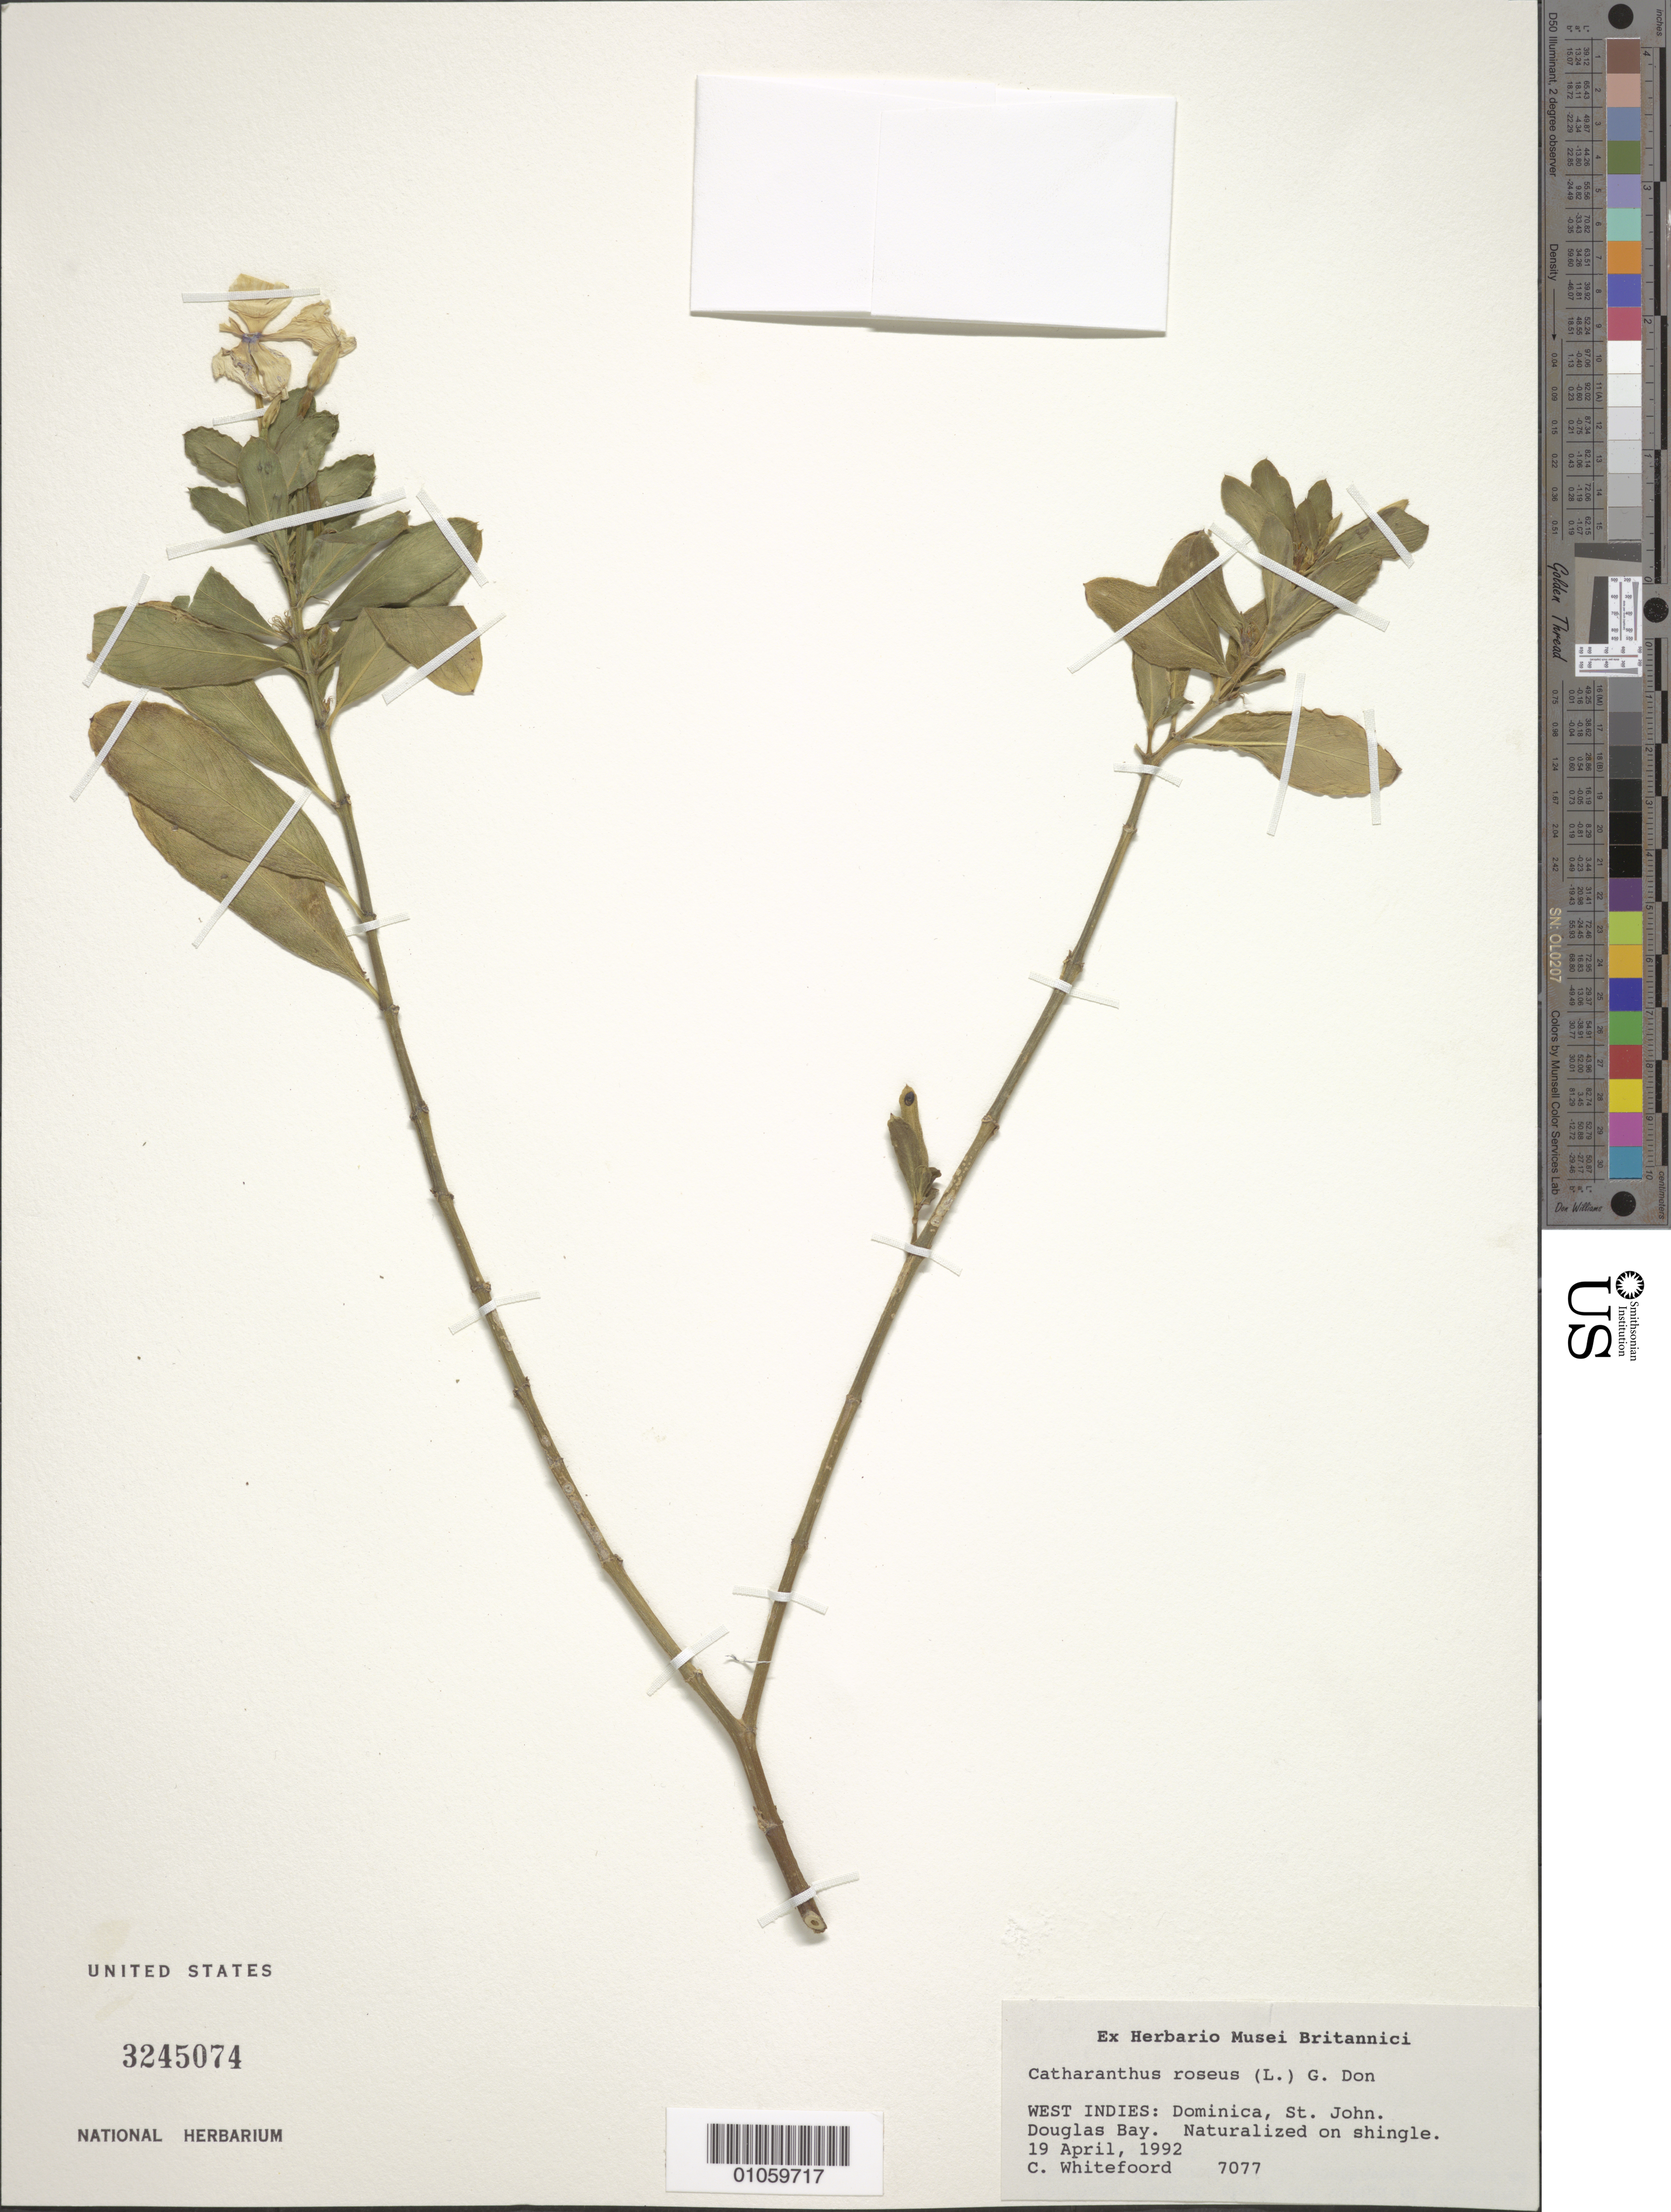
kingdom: Plantae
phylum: Tracheophyta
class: Magnoliopsida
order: Gentianales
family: Apocynaceae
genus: Lochnera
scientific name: Lochnera rosea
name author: (L.) Rchb. ex Endl.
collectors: C. Whitefoord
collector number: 7077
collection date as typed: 19 Apr 1992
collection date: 1992-04-19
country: Dominica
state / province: St. John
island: Dominica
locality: Douglas Bay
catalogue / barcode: US 3245074